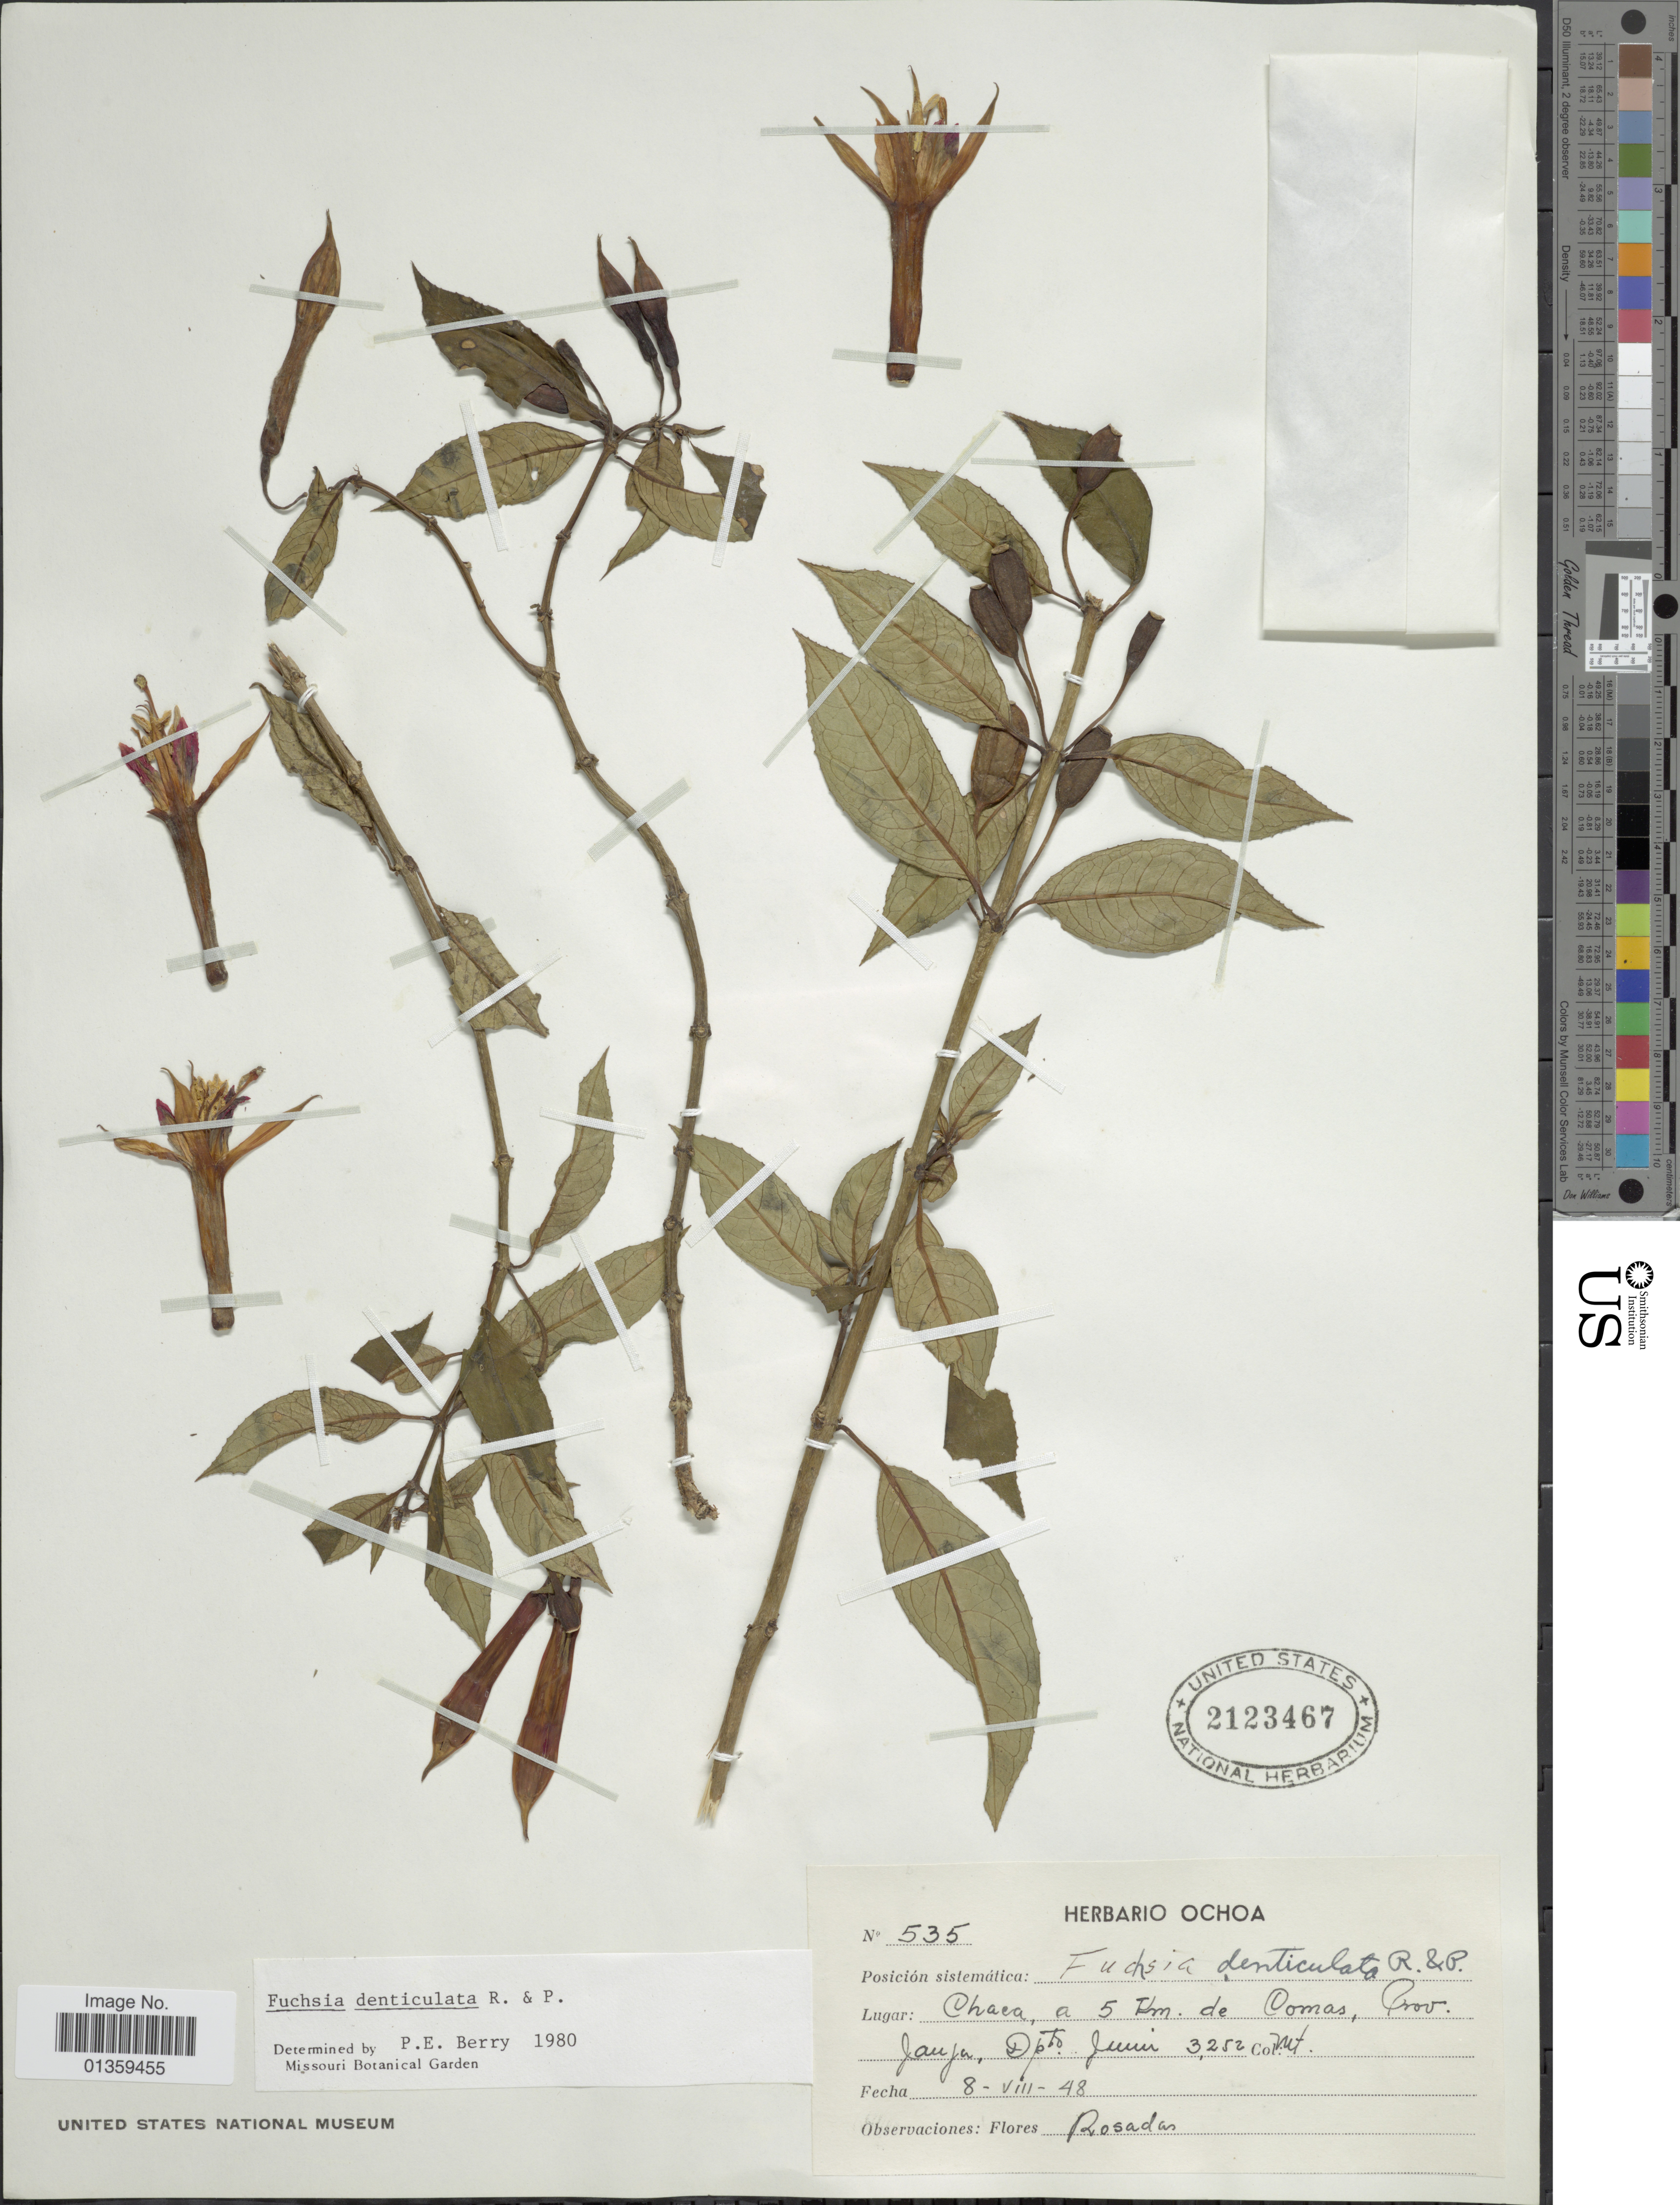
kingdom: Plantae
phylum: Tracheophyta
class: Magnoliopsida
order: Myrtales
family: Onagraceae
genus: Fuchsia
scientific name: Fuchsia denticulata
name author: Ruiz & Pav.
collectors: ex herb. Ochoa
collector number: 535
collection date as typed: Transcribed d/m/y: 8/8/48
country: Peru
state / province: Junín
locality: Chaca, a 5 km. de Comas, Prov. Jauja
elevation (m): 3252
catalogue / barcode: US 2123467